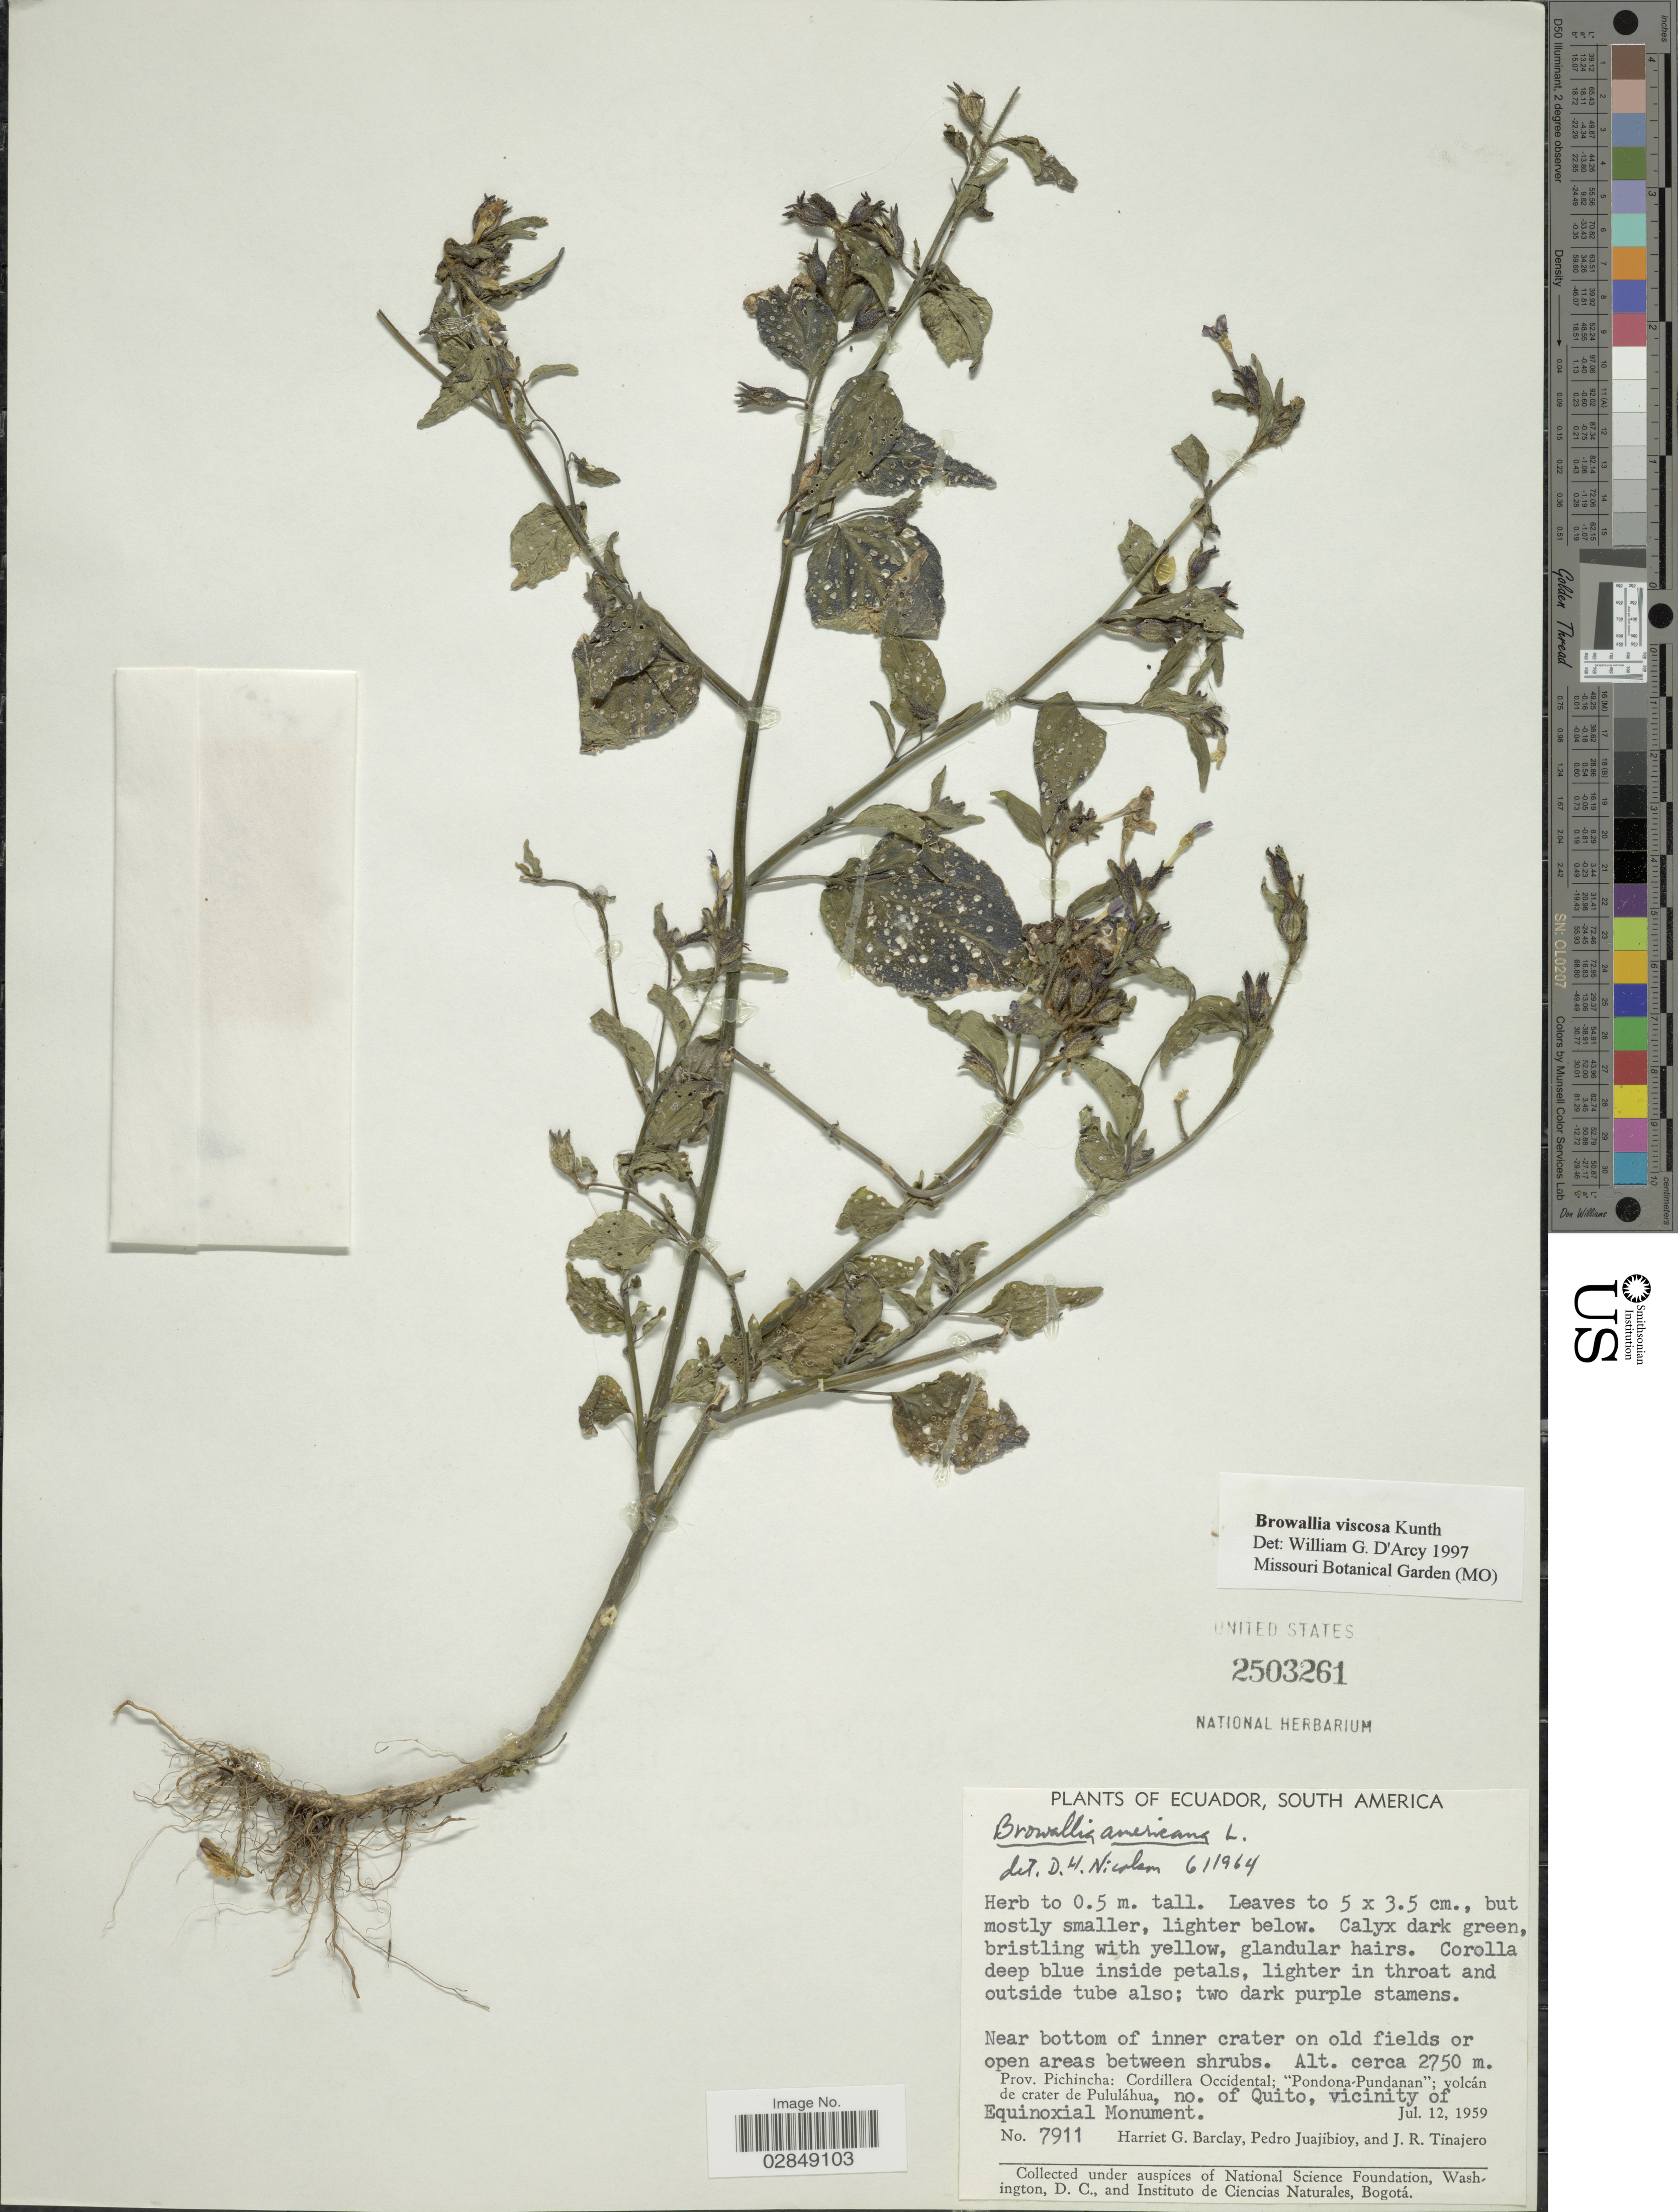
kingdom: Plantae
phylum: Tracheophyta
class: Magnoliopsida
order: Solanales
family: Solanaceae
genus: Browallia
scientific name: Browallia americana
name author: L.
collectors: H. G. Barclay, P. Juajibioy & J. Tinajero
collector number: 7911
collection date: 1959-07-12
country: Ecuador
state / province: Pichincha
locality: Cordillera Occidental; "Pondona-Pundanan", volcán de crater de Pululáhua, no. of Quito, vicinity of Equinoxial Monument.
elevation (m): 2750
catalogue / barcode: US 2503261